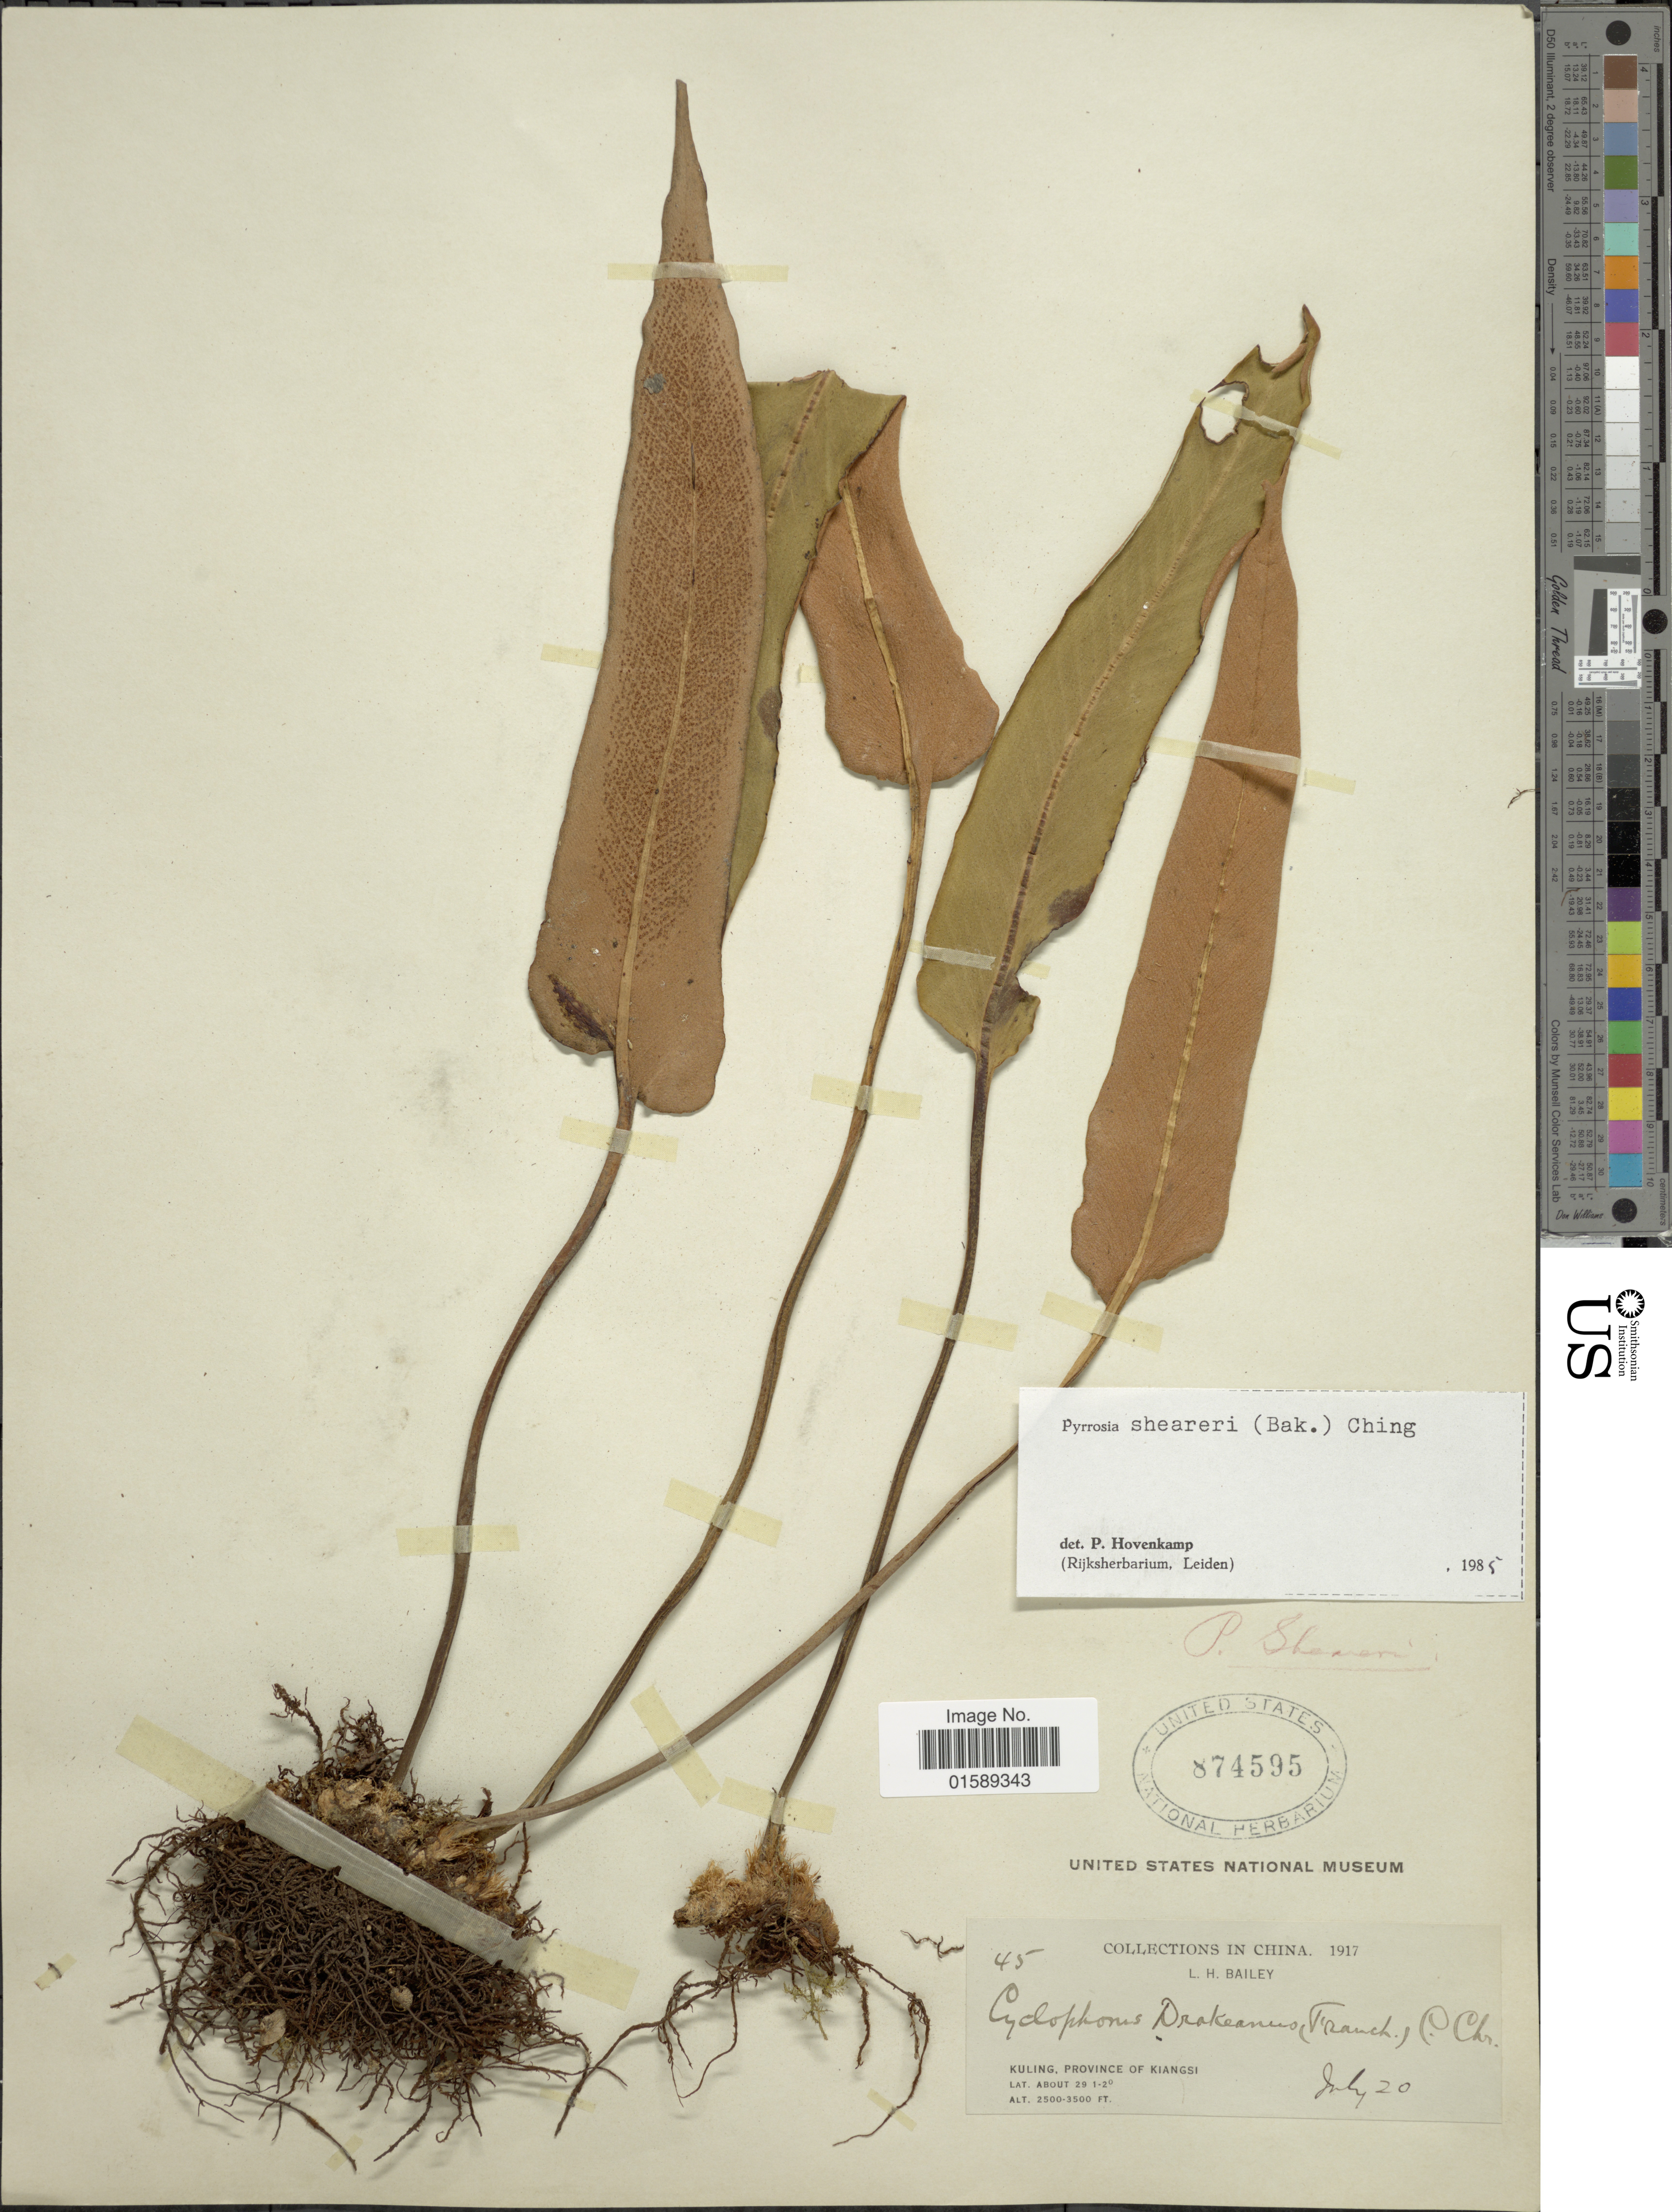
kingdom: Plantae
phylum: Tracheophyta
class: Polypodiopsida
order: Polypodiales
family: Polypodiaceae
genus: Pyrrosia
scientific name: Pyrrosia sheareri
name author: (Baker) Ching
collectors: L. H. Bailey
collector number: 45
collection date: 1917-07-20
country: China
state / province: Jiangxi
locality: China, Kuling, Province of Kiangsi.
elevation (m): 762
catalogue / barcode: US 874595